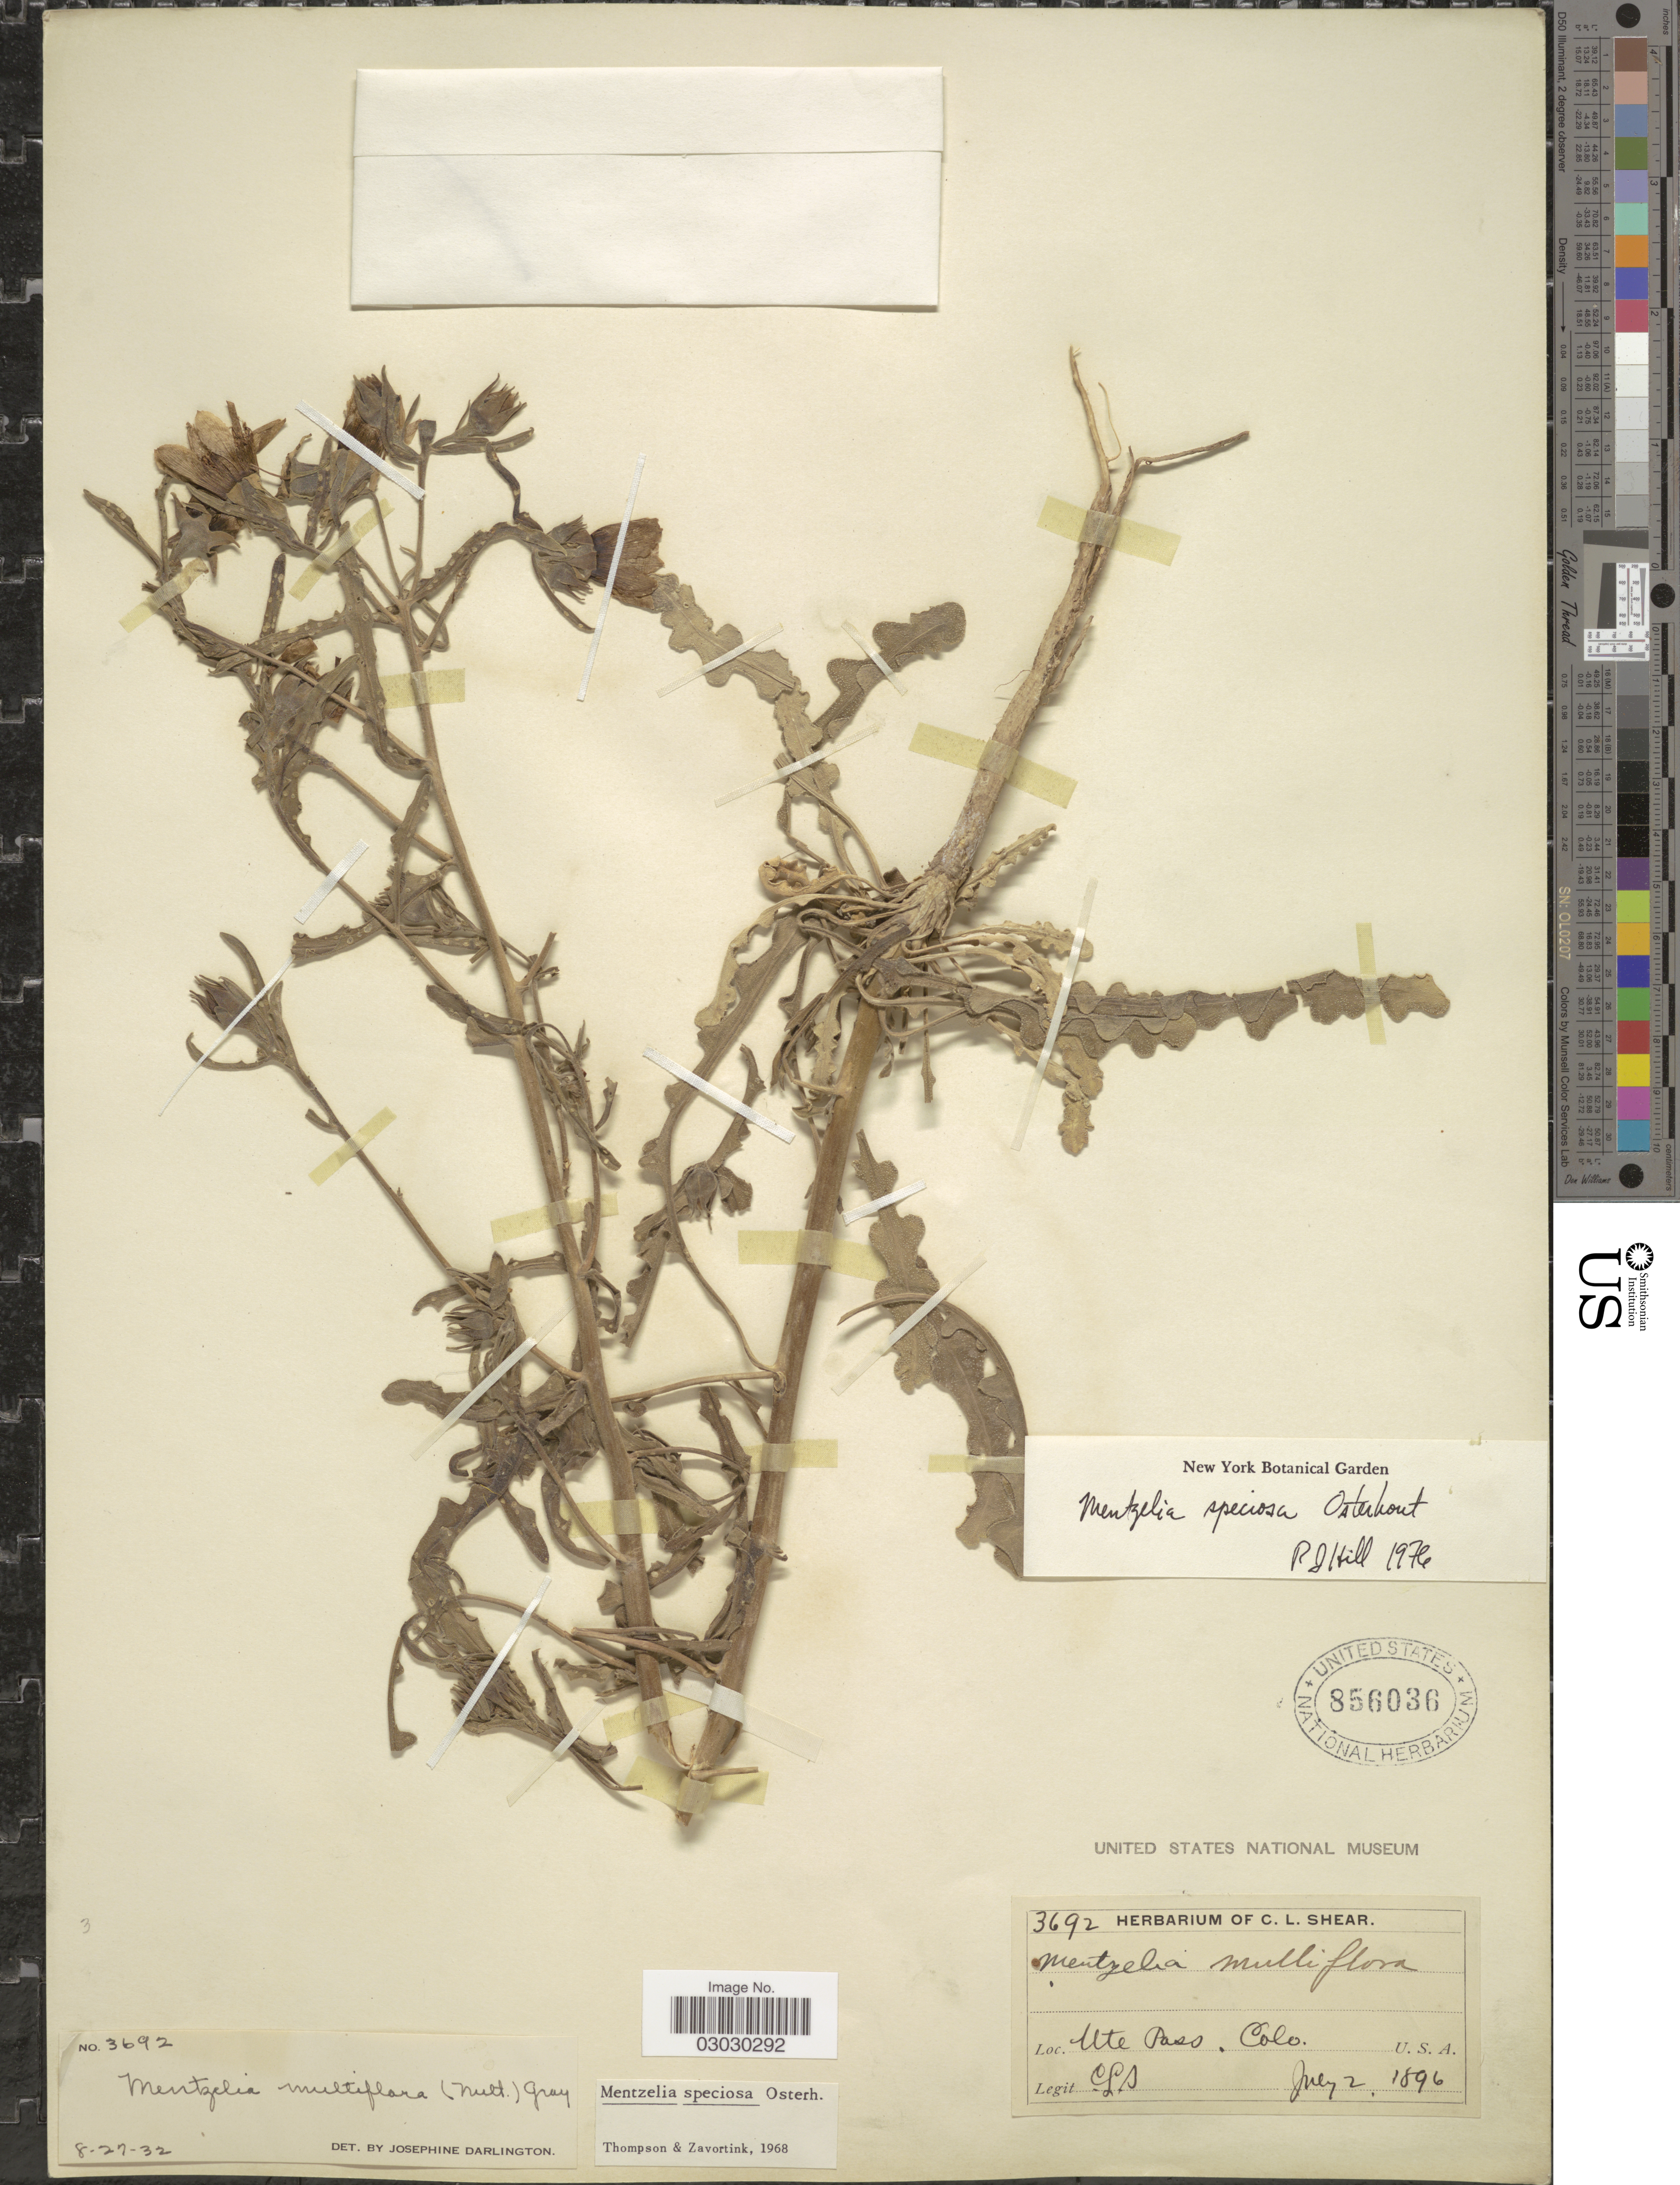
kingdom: Plantae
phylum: Tracheophyta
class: Magnoliopsida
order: Cornales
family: Loasaceae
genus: Mentzelia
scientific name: Mentzelia speciosa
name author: Osterh.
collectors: C. L. Shear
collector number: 3692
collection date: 1896-07-02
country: United States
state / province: Colorado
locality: Ute Pass, Colo.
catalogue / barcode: US 856036